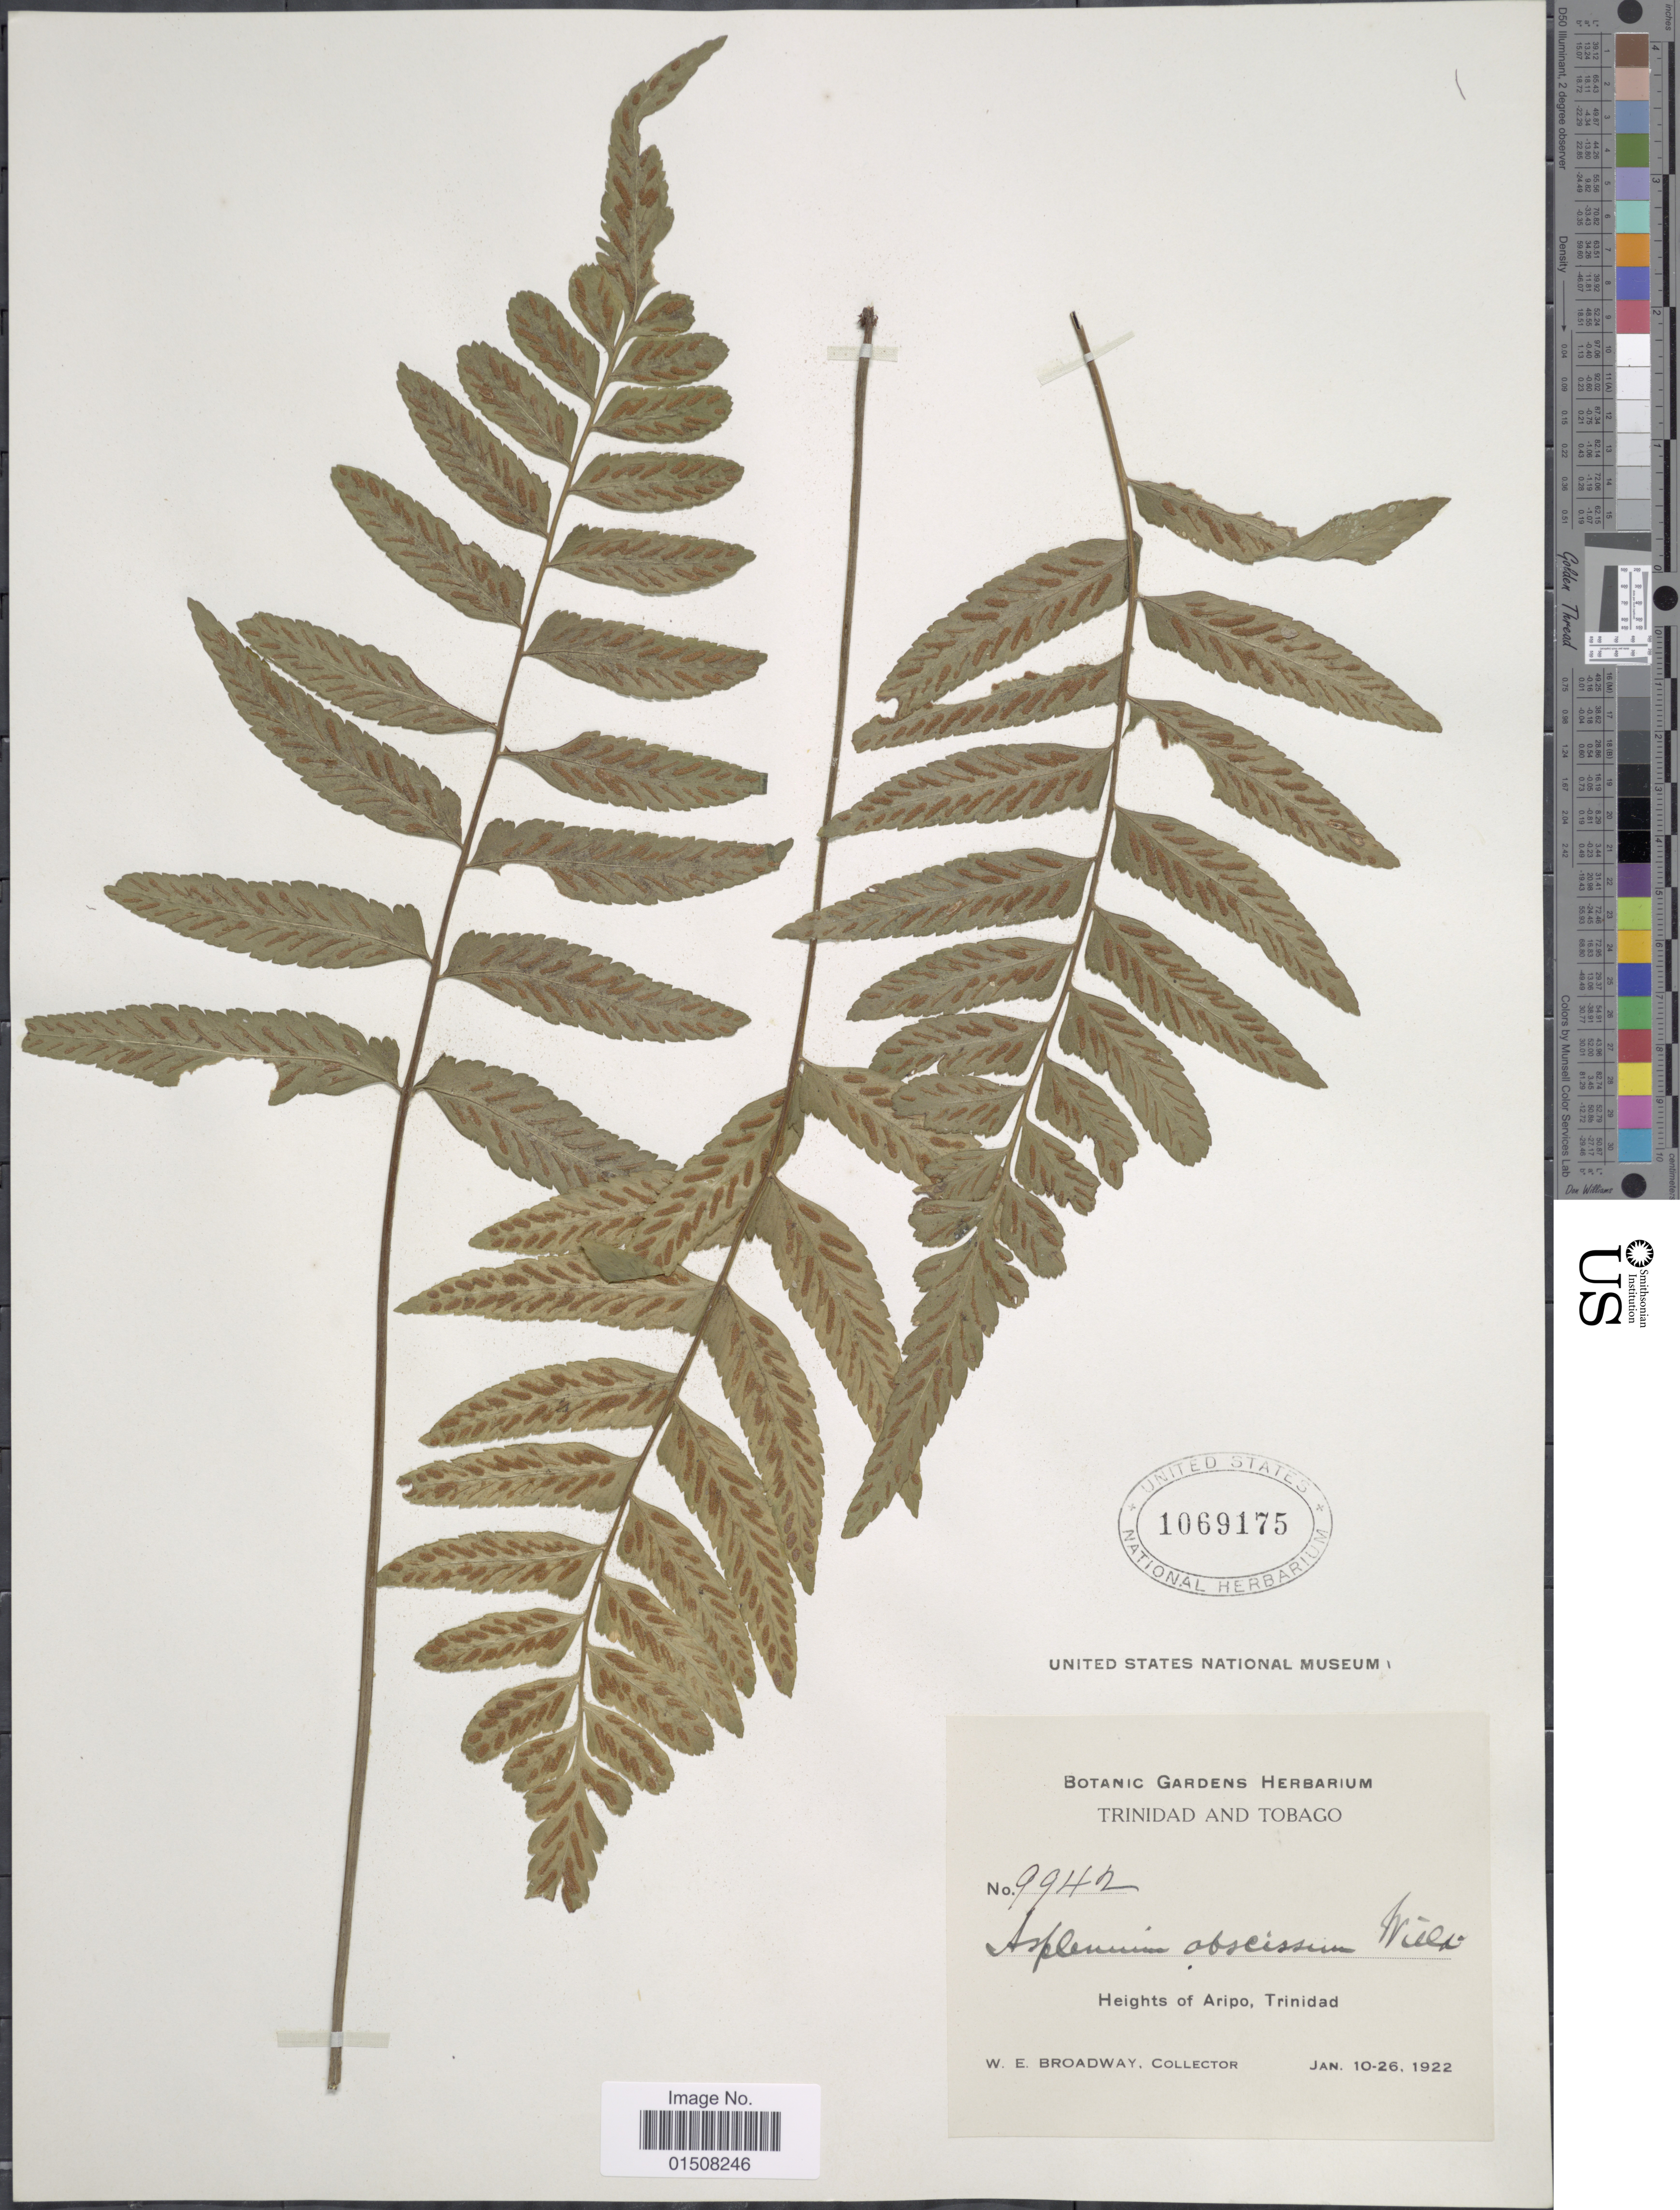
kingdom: Plantae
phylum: Tracheophyta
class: Polypodiopsida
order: Polypodiales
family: Aspleniaceae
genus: Asplenium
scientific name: Asplenium abscissum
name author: Willd.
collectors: W. E. Broadway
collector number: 9942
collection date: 1922-01-10/1922-01-26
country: Trinidad and Tobago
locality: Heights of Aripo, Trinidad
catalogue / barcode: US 1069175